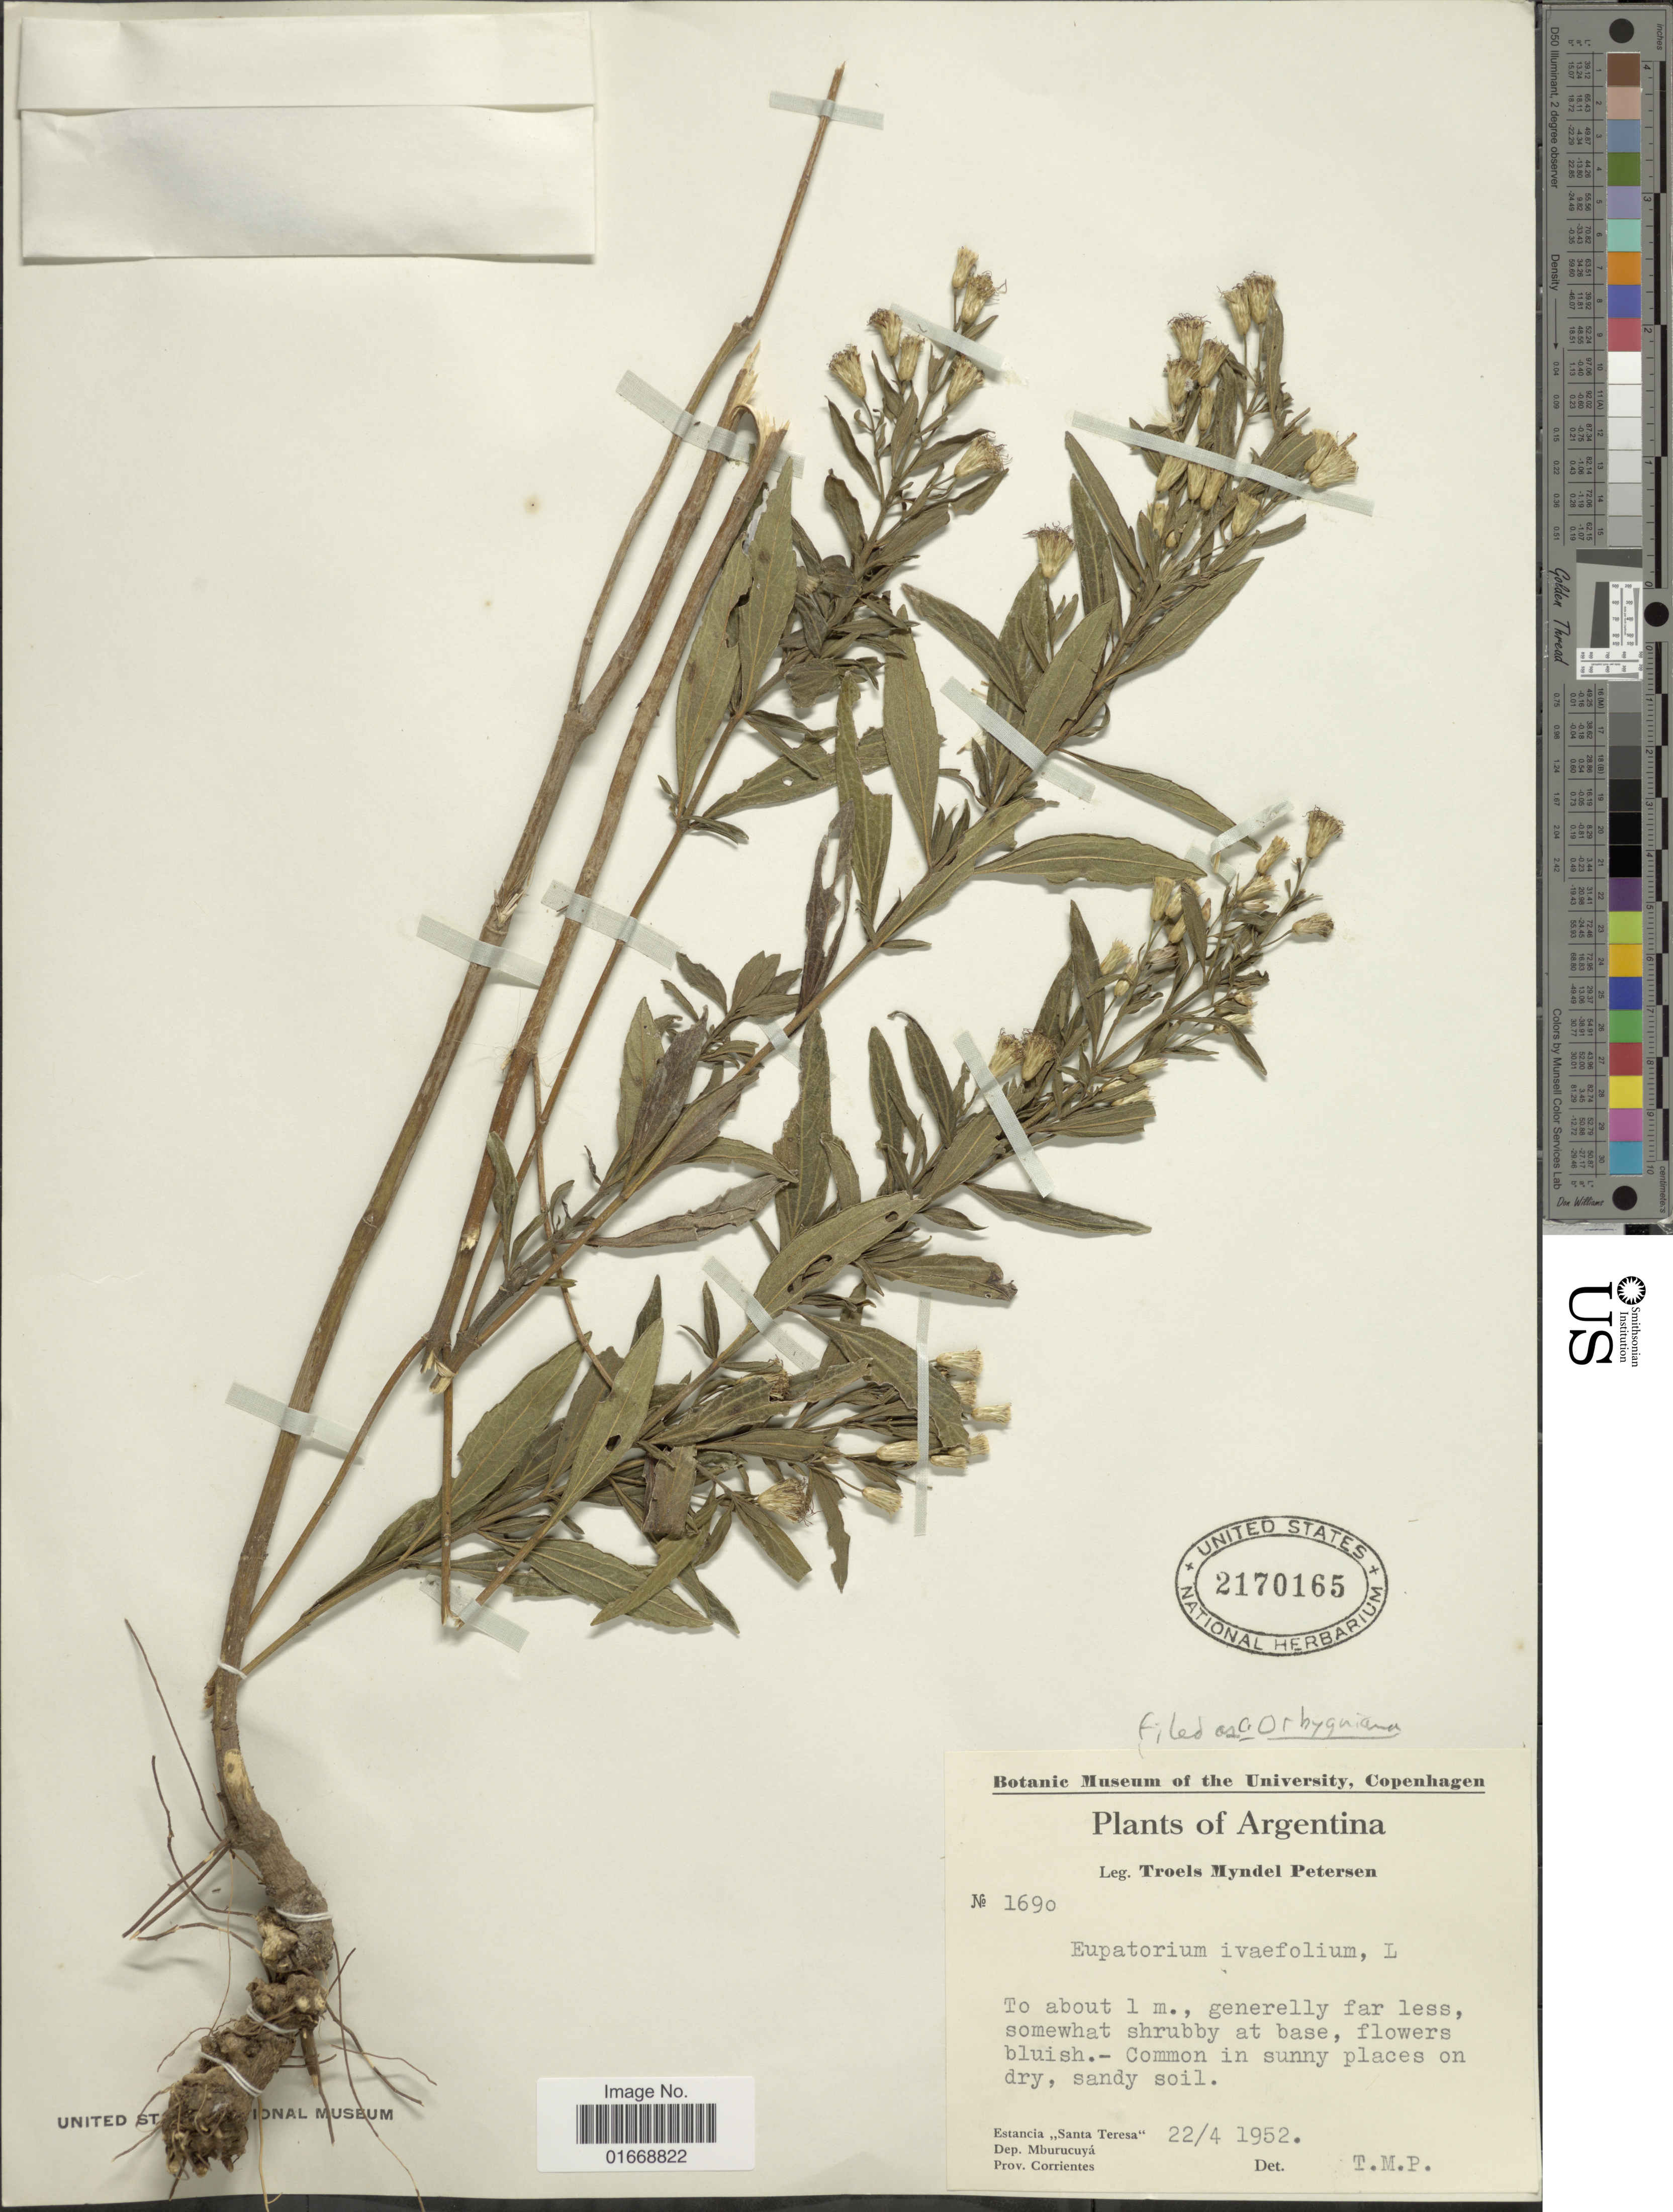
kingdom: Plantae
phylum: Tracheophyta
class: Magnoliopsida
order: Asterales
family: Asteraceae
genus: Chromolaena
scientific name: Chromolaena orbignyana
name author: (Klatt) R.M. King & H. Rob.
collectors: T. M. Petersen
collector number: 1690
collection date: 1952-04-22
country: Argentina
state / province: Corrientes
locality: Estancia Santa Teresa, Dep. Mburucuya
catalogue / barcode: US 2170165